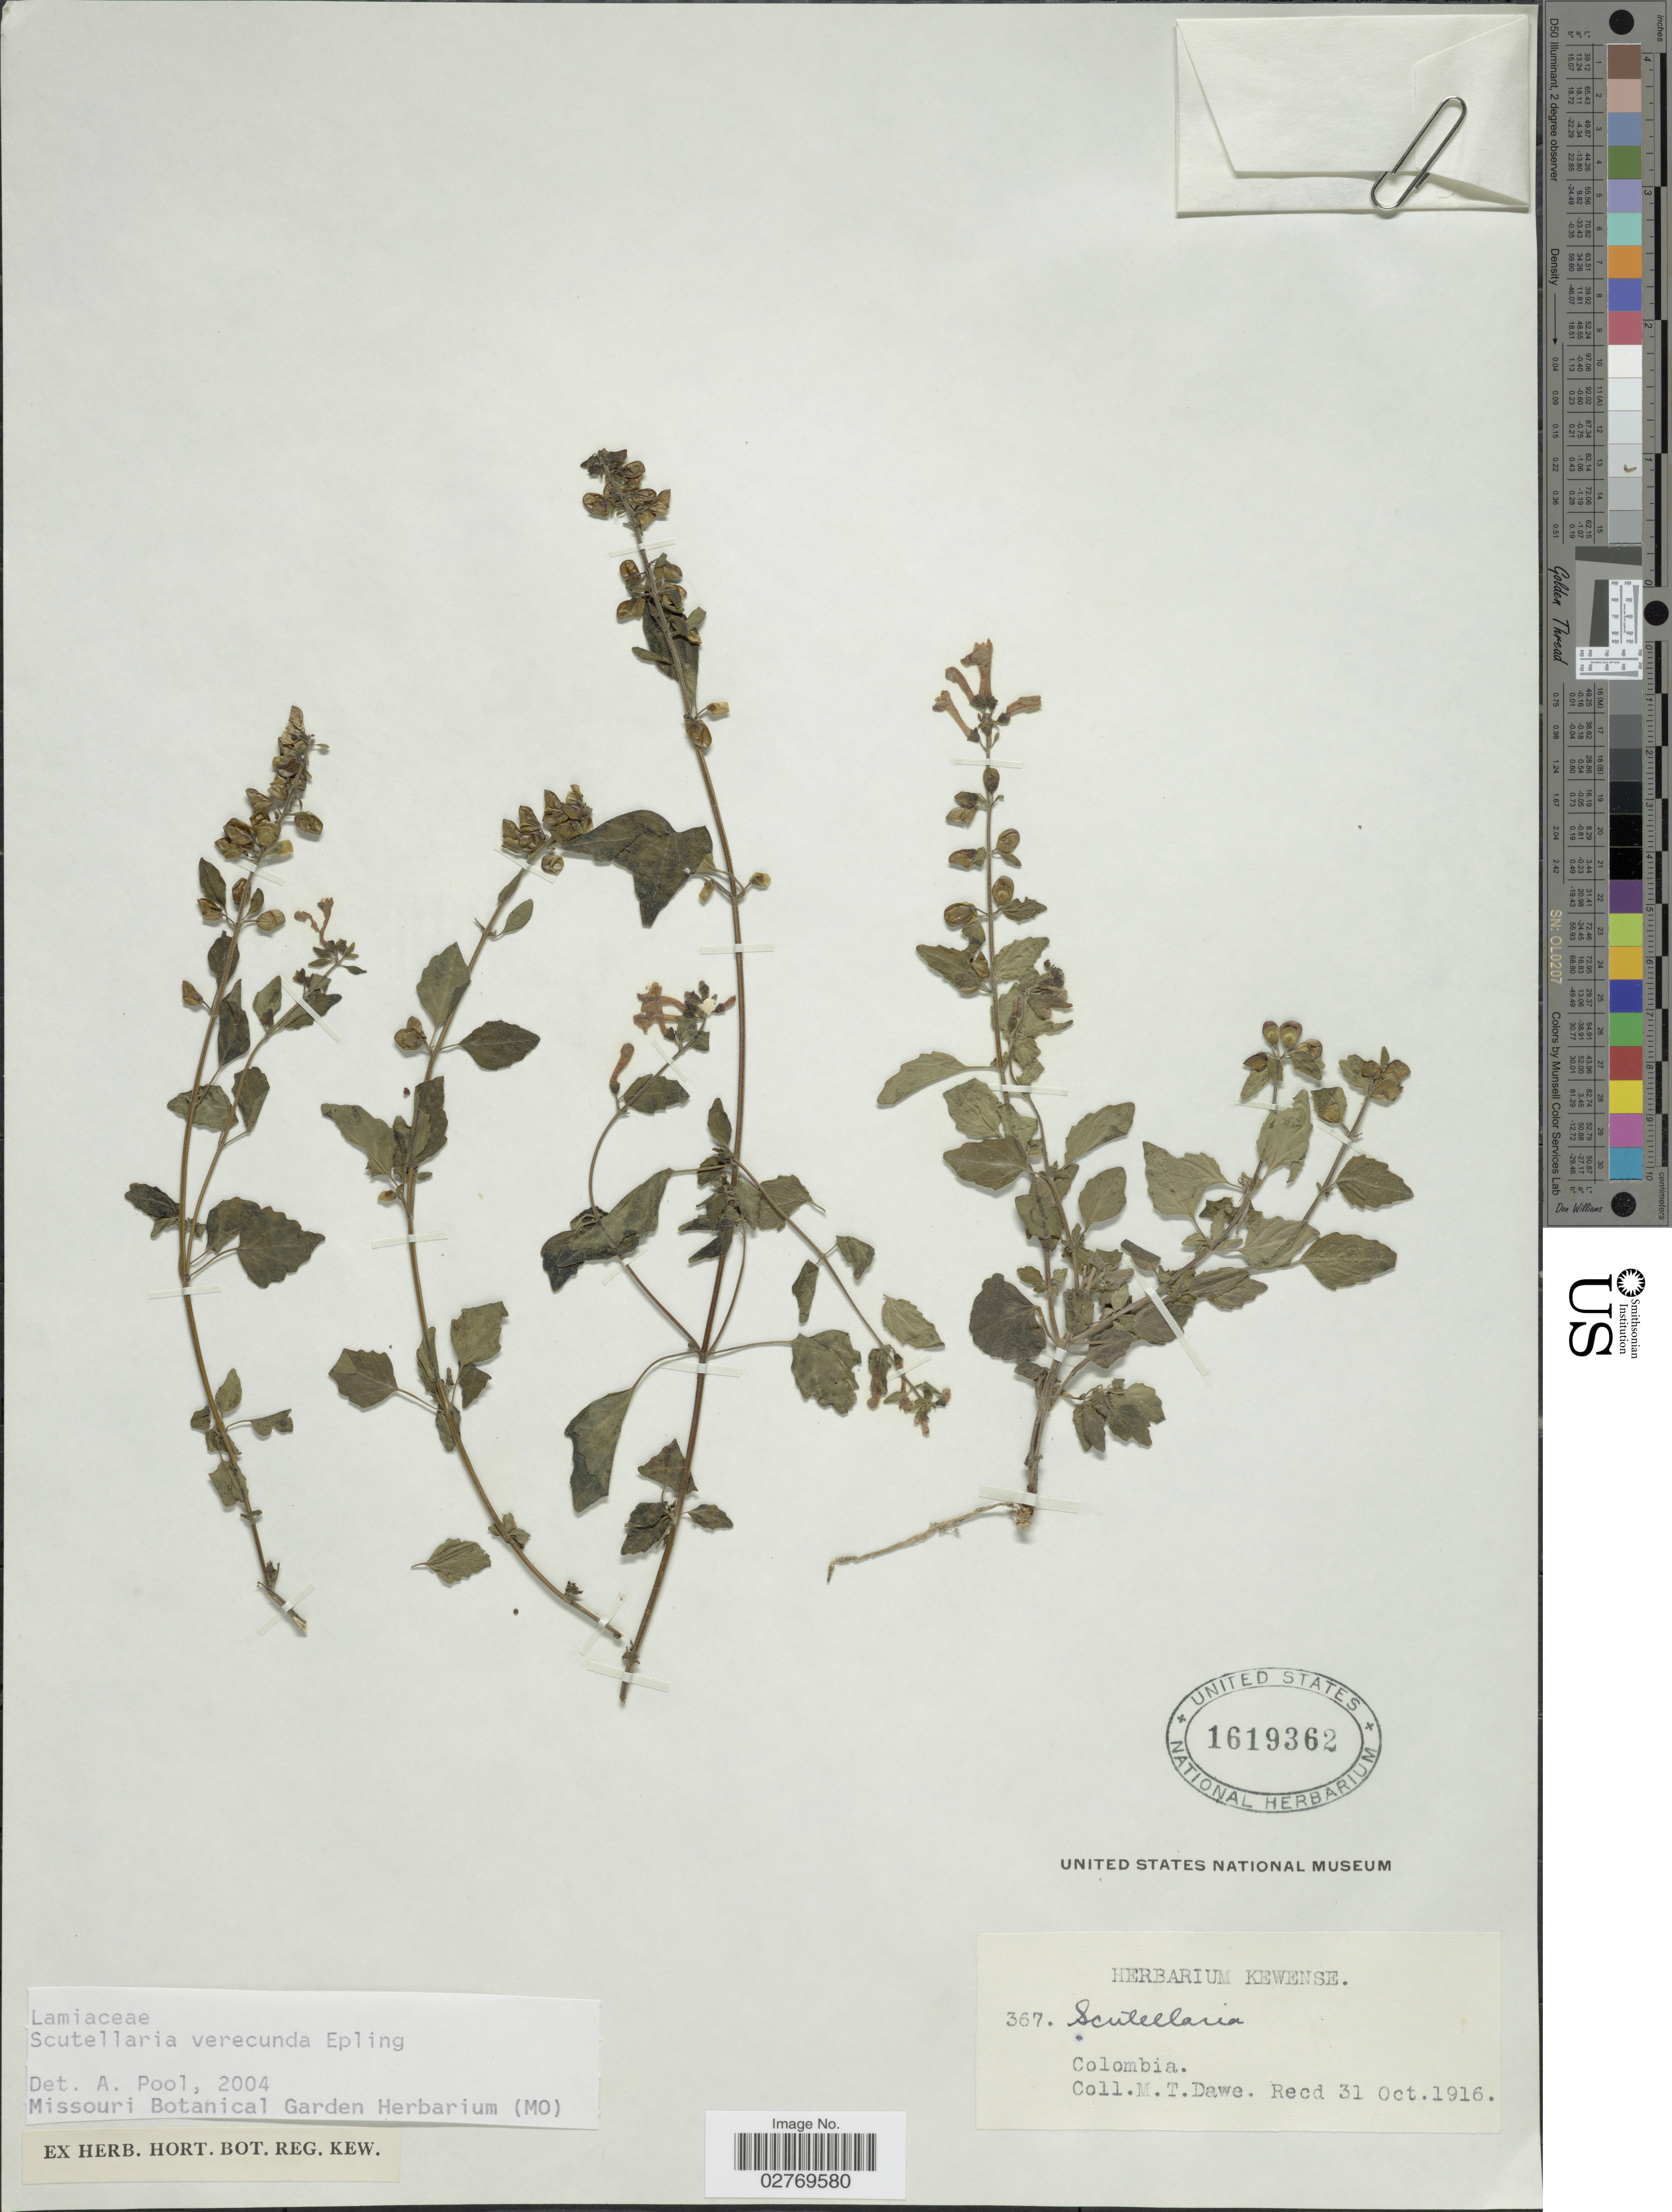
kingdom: Plantae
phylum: Tracheophyta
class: Magnoliopsida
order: Lamiales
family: Lamiaceae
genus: Scutellaria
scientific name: Scutellaria verecunda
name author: Epling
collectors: M. T. Dawe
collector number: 367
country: Colombia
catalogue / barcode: US 1619362